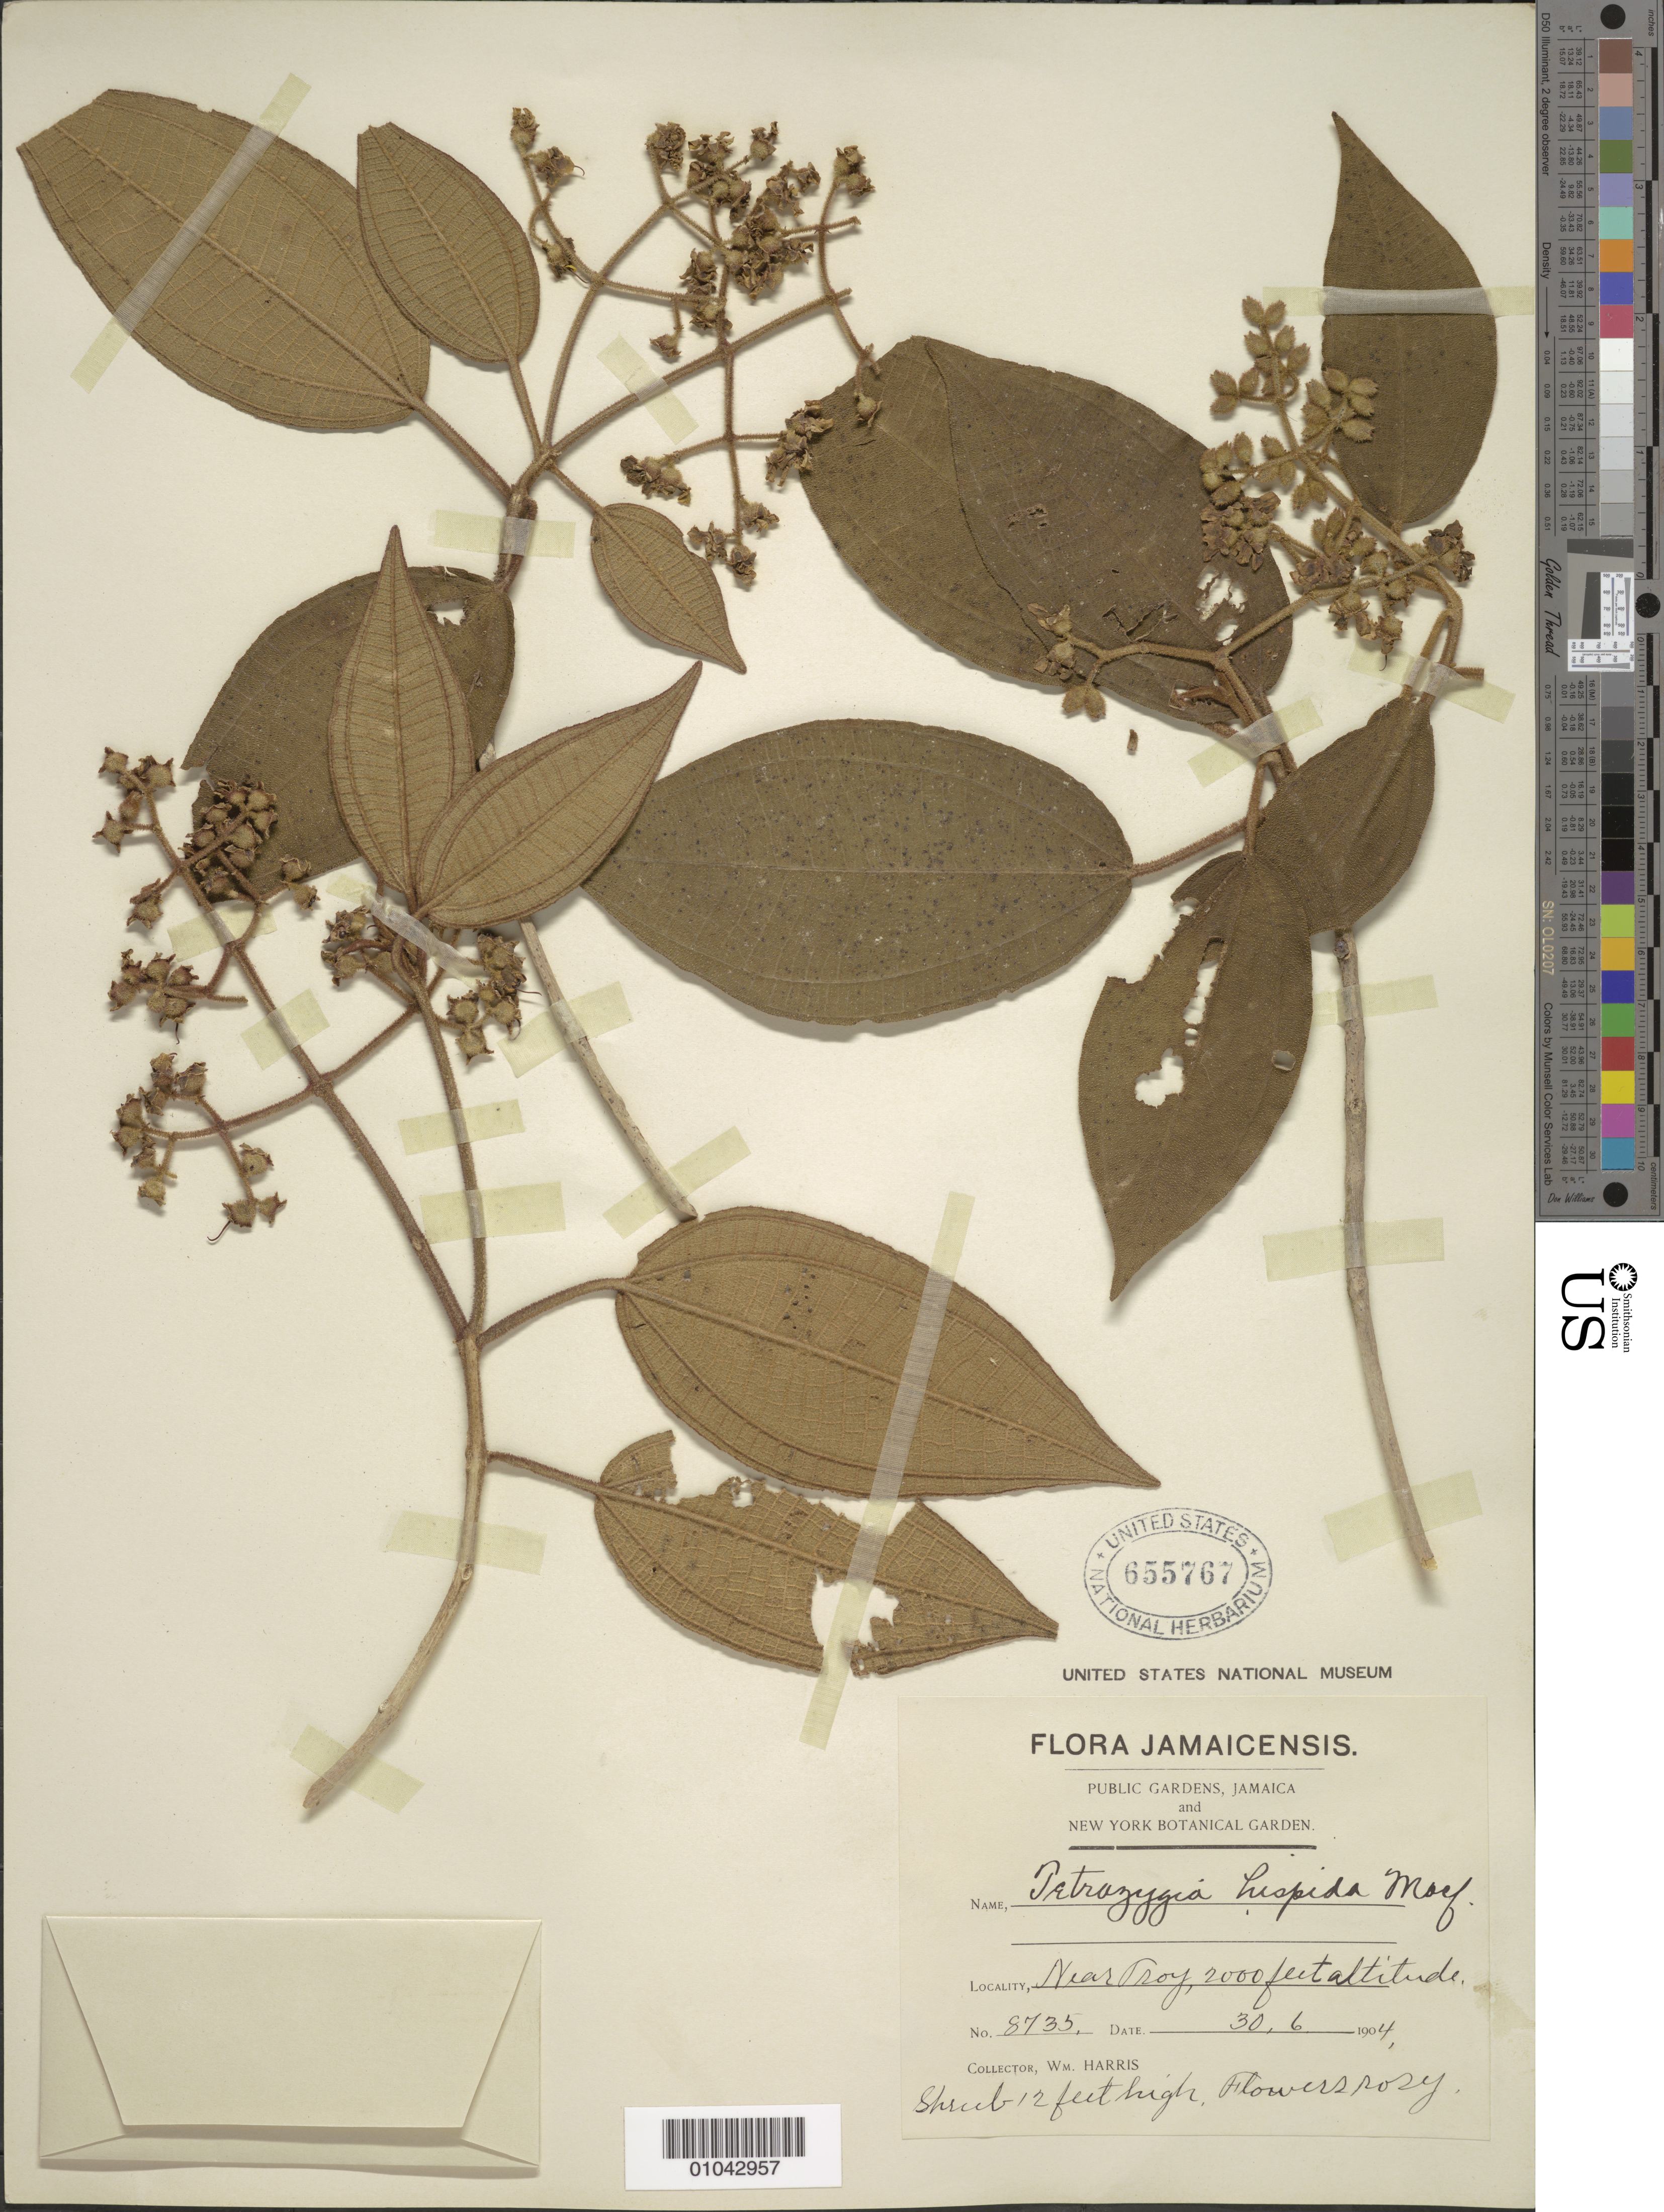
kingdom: Plantae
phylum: Tracheophyta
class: Magnoliopsida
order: Myrtales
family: Melastomataceae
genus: Tetrazygia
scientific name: Tetrazygia hispida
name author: (Sw.) Macfad.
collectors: W. Harris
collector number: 8735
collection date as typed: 30 Jun 1904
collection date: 1904-06-30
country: Jamaica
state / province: Trelawny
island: Jamaica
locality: Near Troy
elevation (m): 610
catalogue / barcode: US 655767